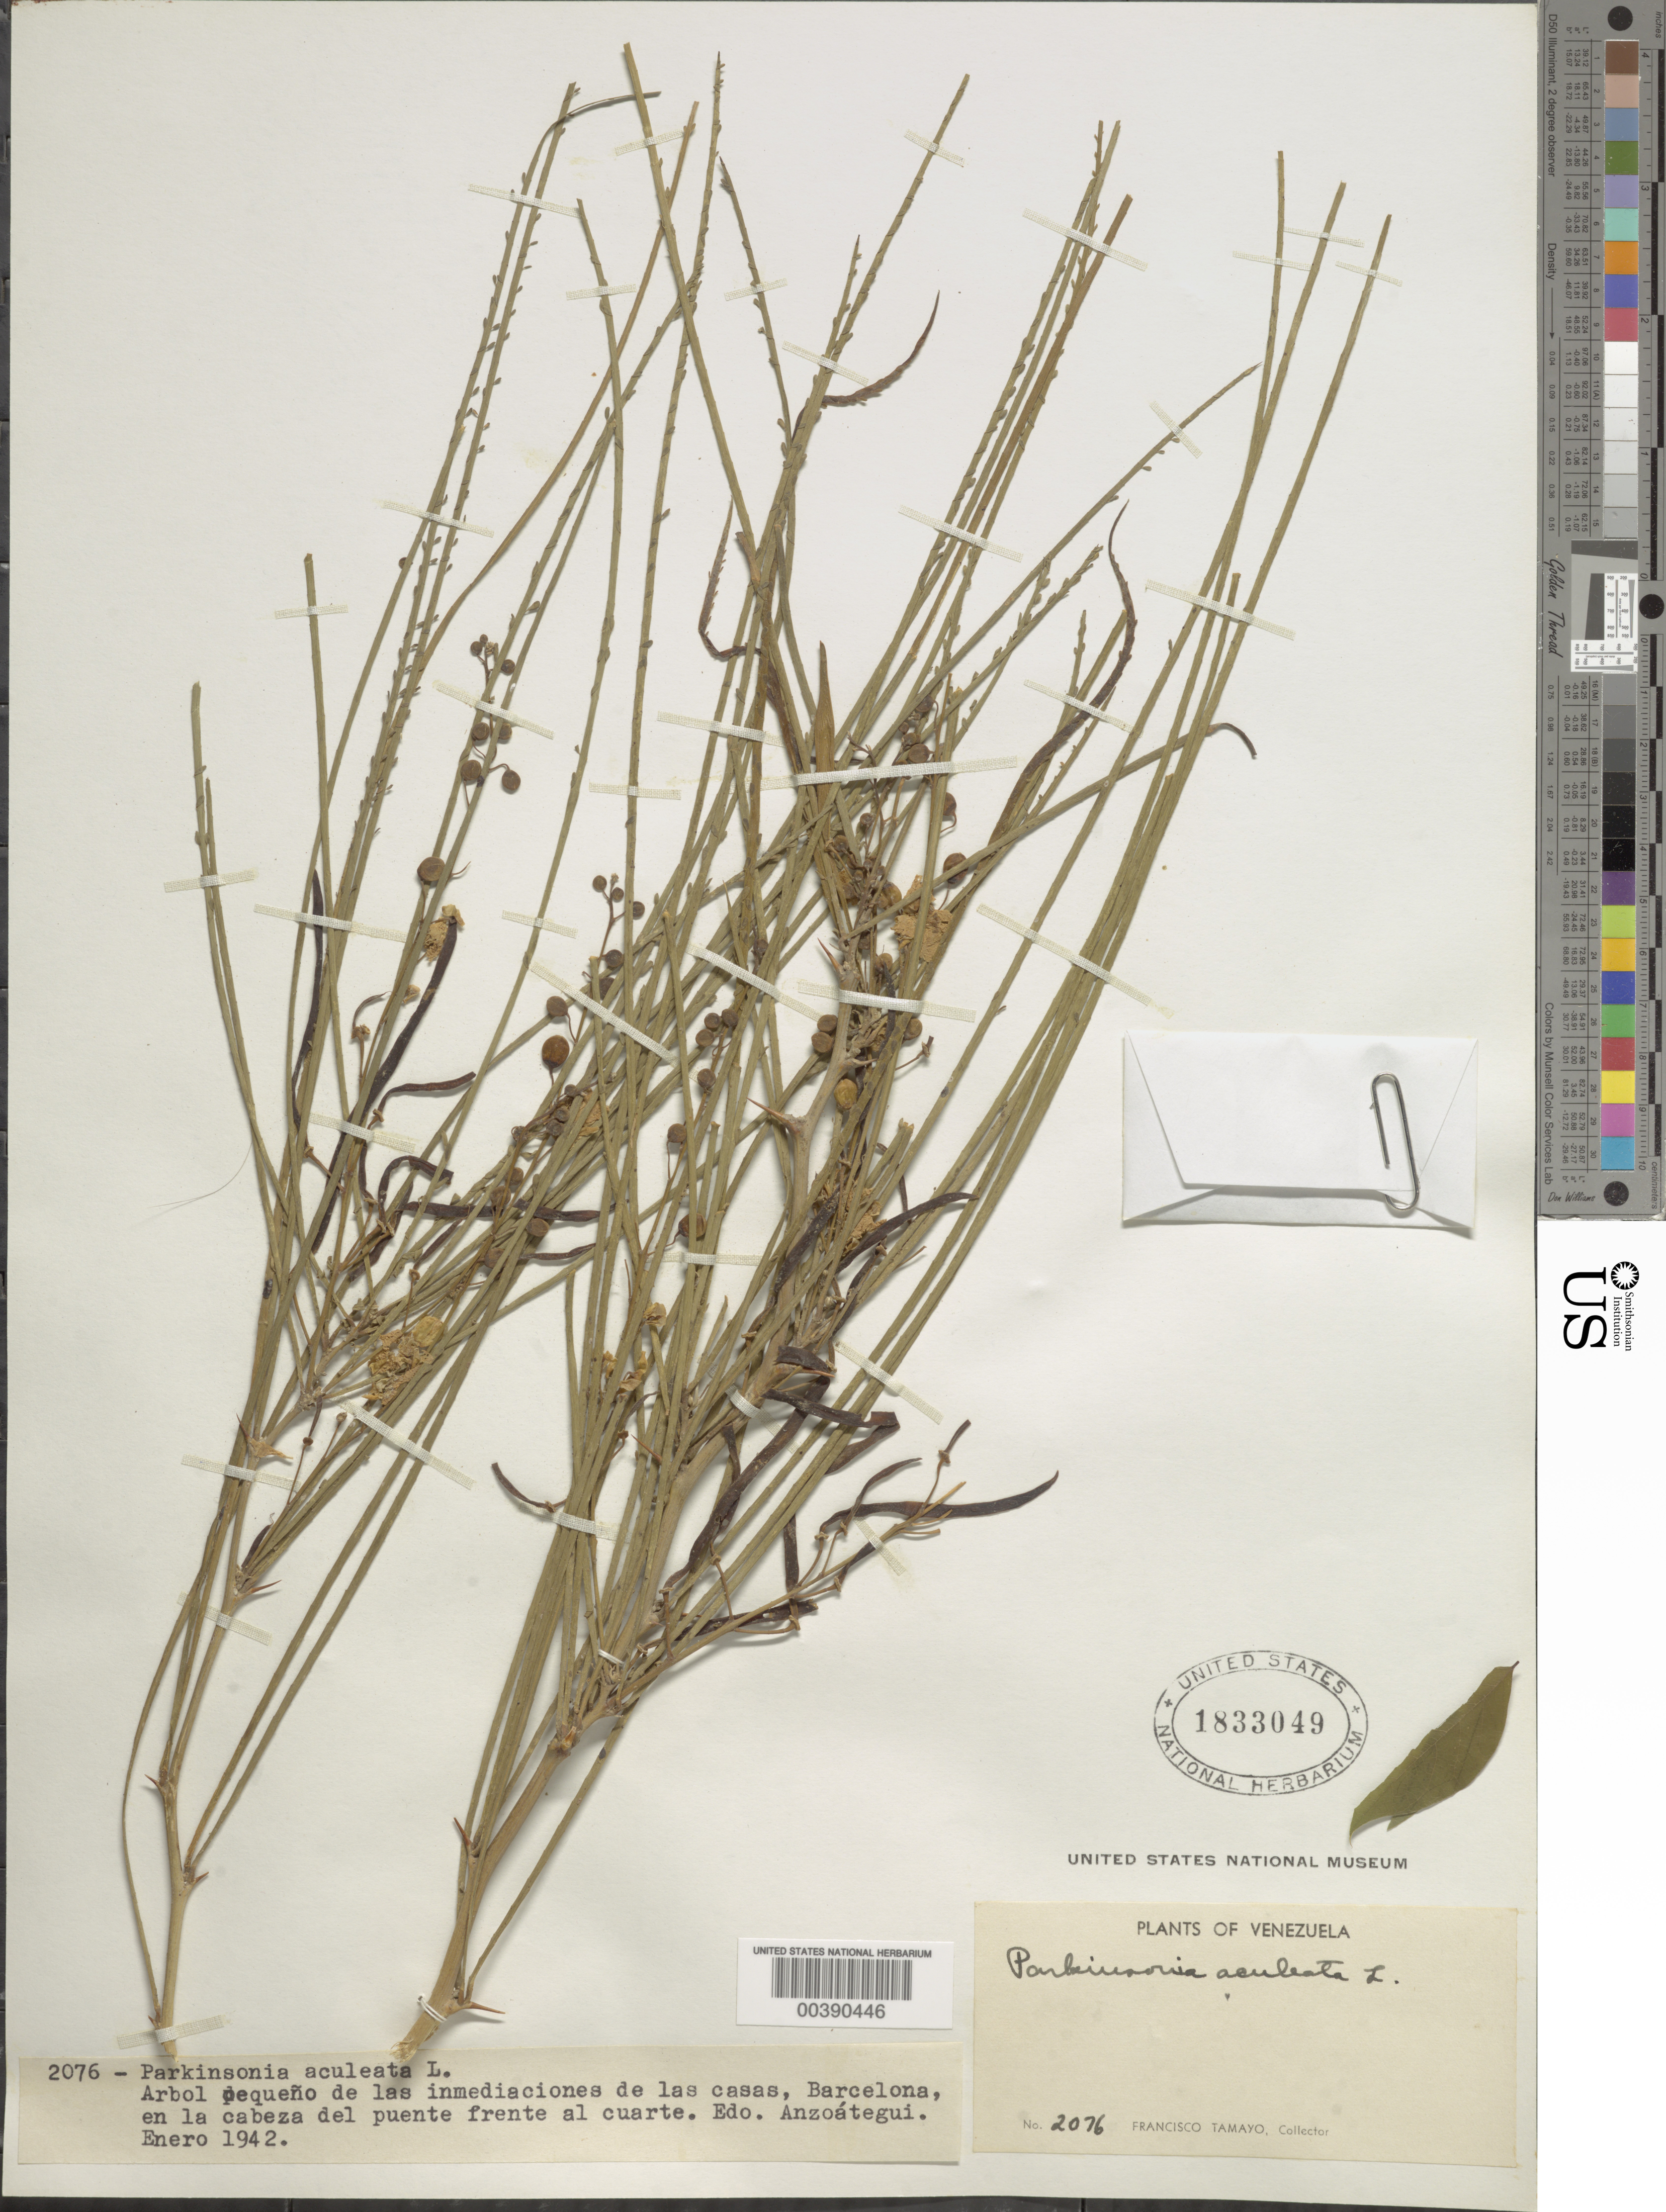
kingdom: Plantae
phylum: Tracheophyta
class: Magnoliopsida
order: Fabales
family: Fabaceae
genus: Parkinsonia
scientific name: Parkinsonia aculeata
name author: L.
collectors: F. Tamayo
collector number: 2076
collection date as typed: Jan 1942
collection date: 1942-01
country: Venezuela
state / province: Anzoategui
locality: Barcelona, en la cabeza del puente frente al cuarte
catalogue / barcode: US 1833049